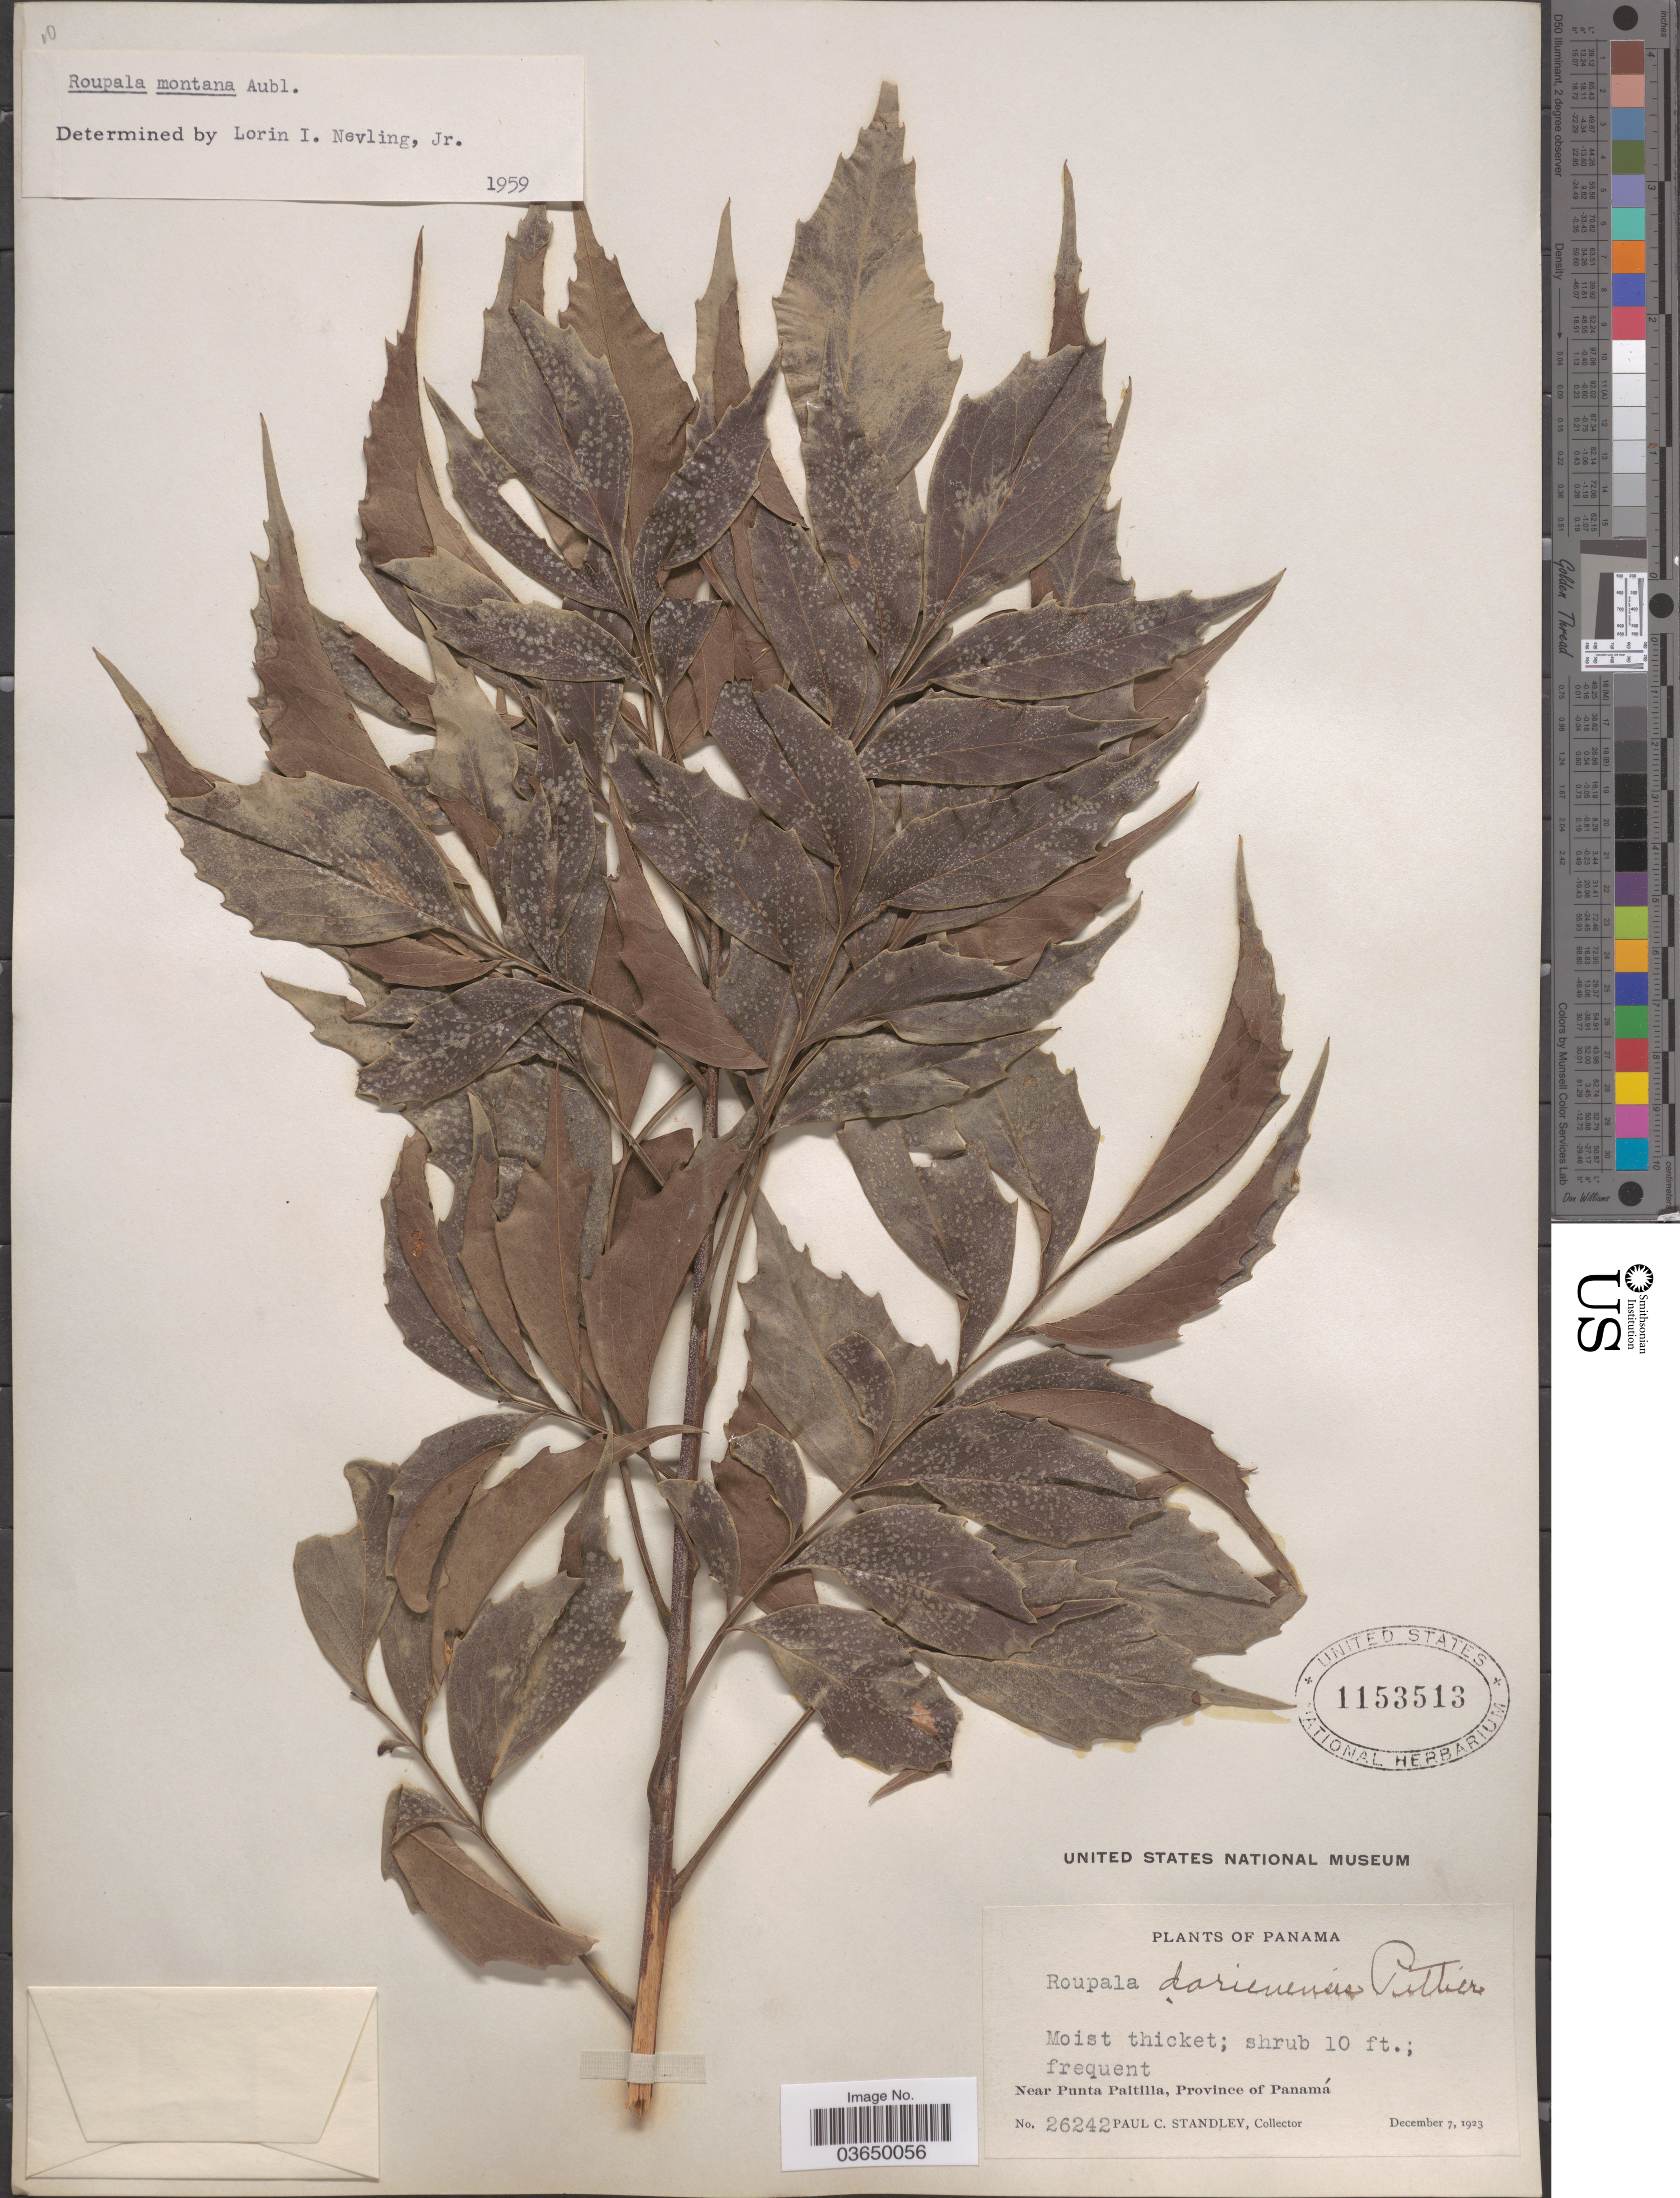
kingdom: Plantae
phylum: Tracheophyta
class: Magnoliopsida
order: Proteales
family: Proteaceae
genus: Roupala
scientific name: Roupala montana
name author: Aubl.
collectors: P. C. Standley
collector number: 26242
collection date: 1923-12-07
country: Panama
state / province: Panamá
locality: Near Punta Paitilla.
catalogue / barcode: US 1153513